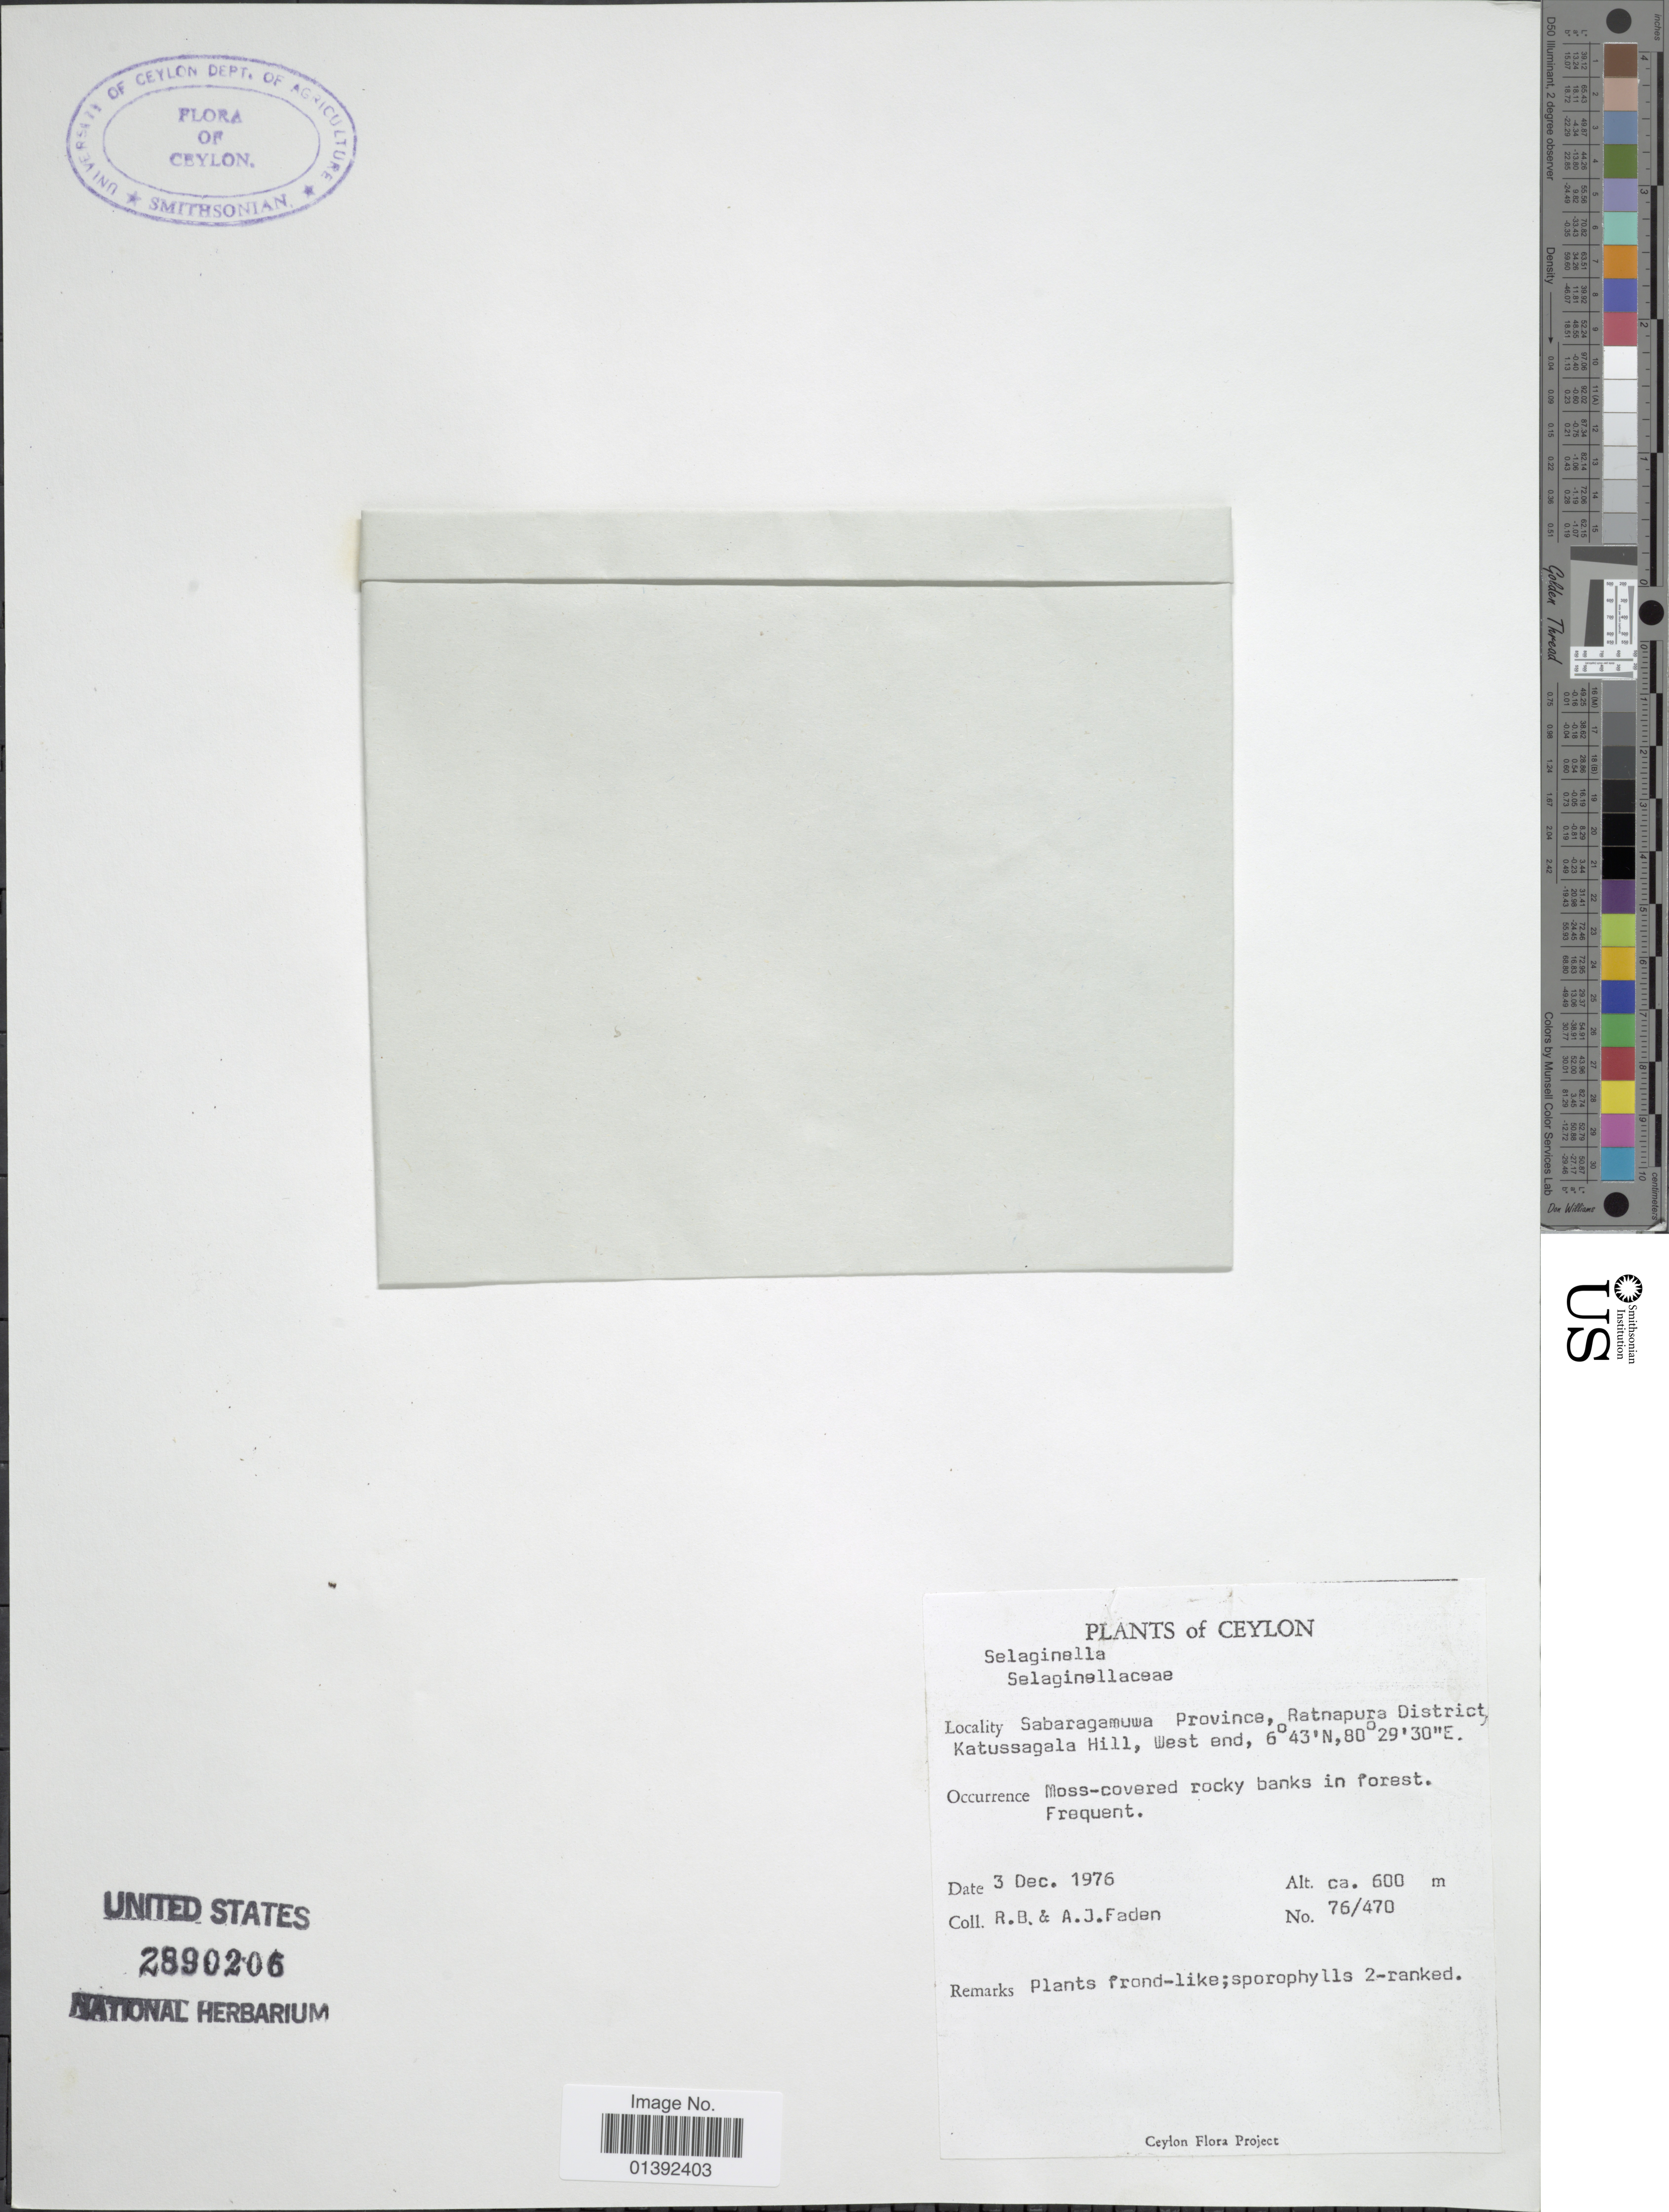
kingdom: Plantae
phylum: Tracheophyta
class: Lycopodiopsida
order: Selaginellales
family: Selaginellaceae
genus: Selaginella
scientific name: Selaginella sp.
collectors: R. B. Faden & A. J. Faden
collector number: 76/470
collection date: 1976-12-03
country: Sri Lanka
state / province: Sabaragamuwa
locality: Ratnapura District, Katussagala Hill, west end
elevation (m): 600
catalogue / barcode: US 2890206